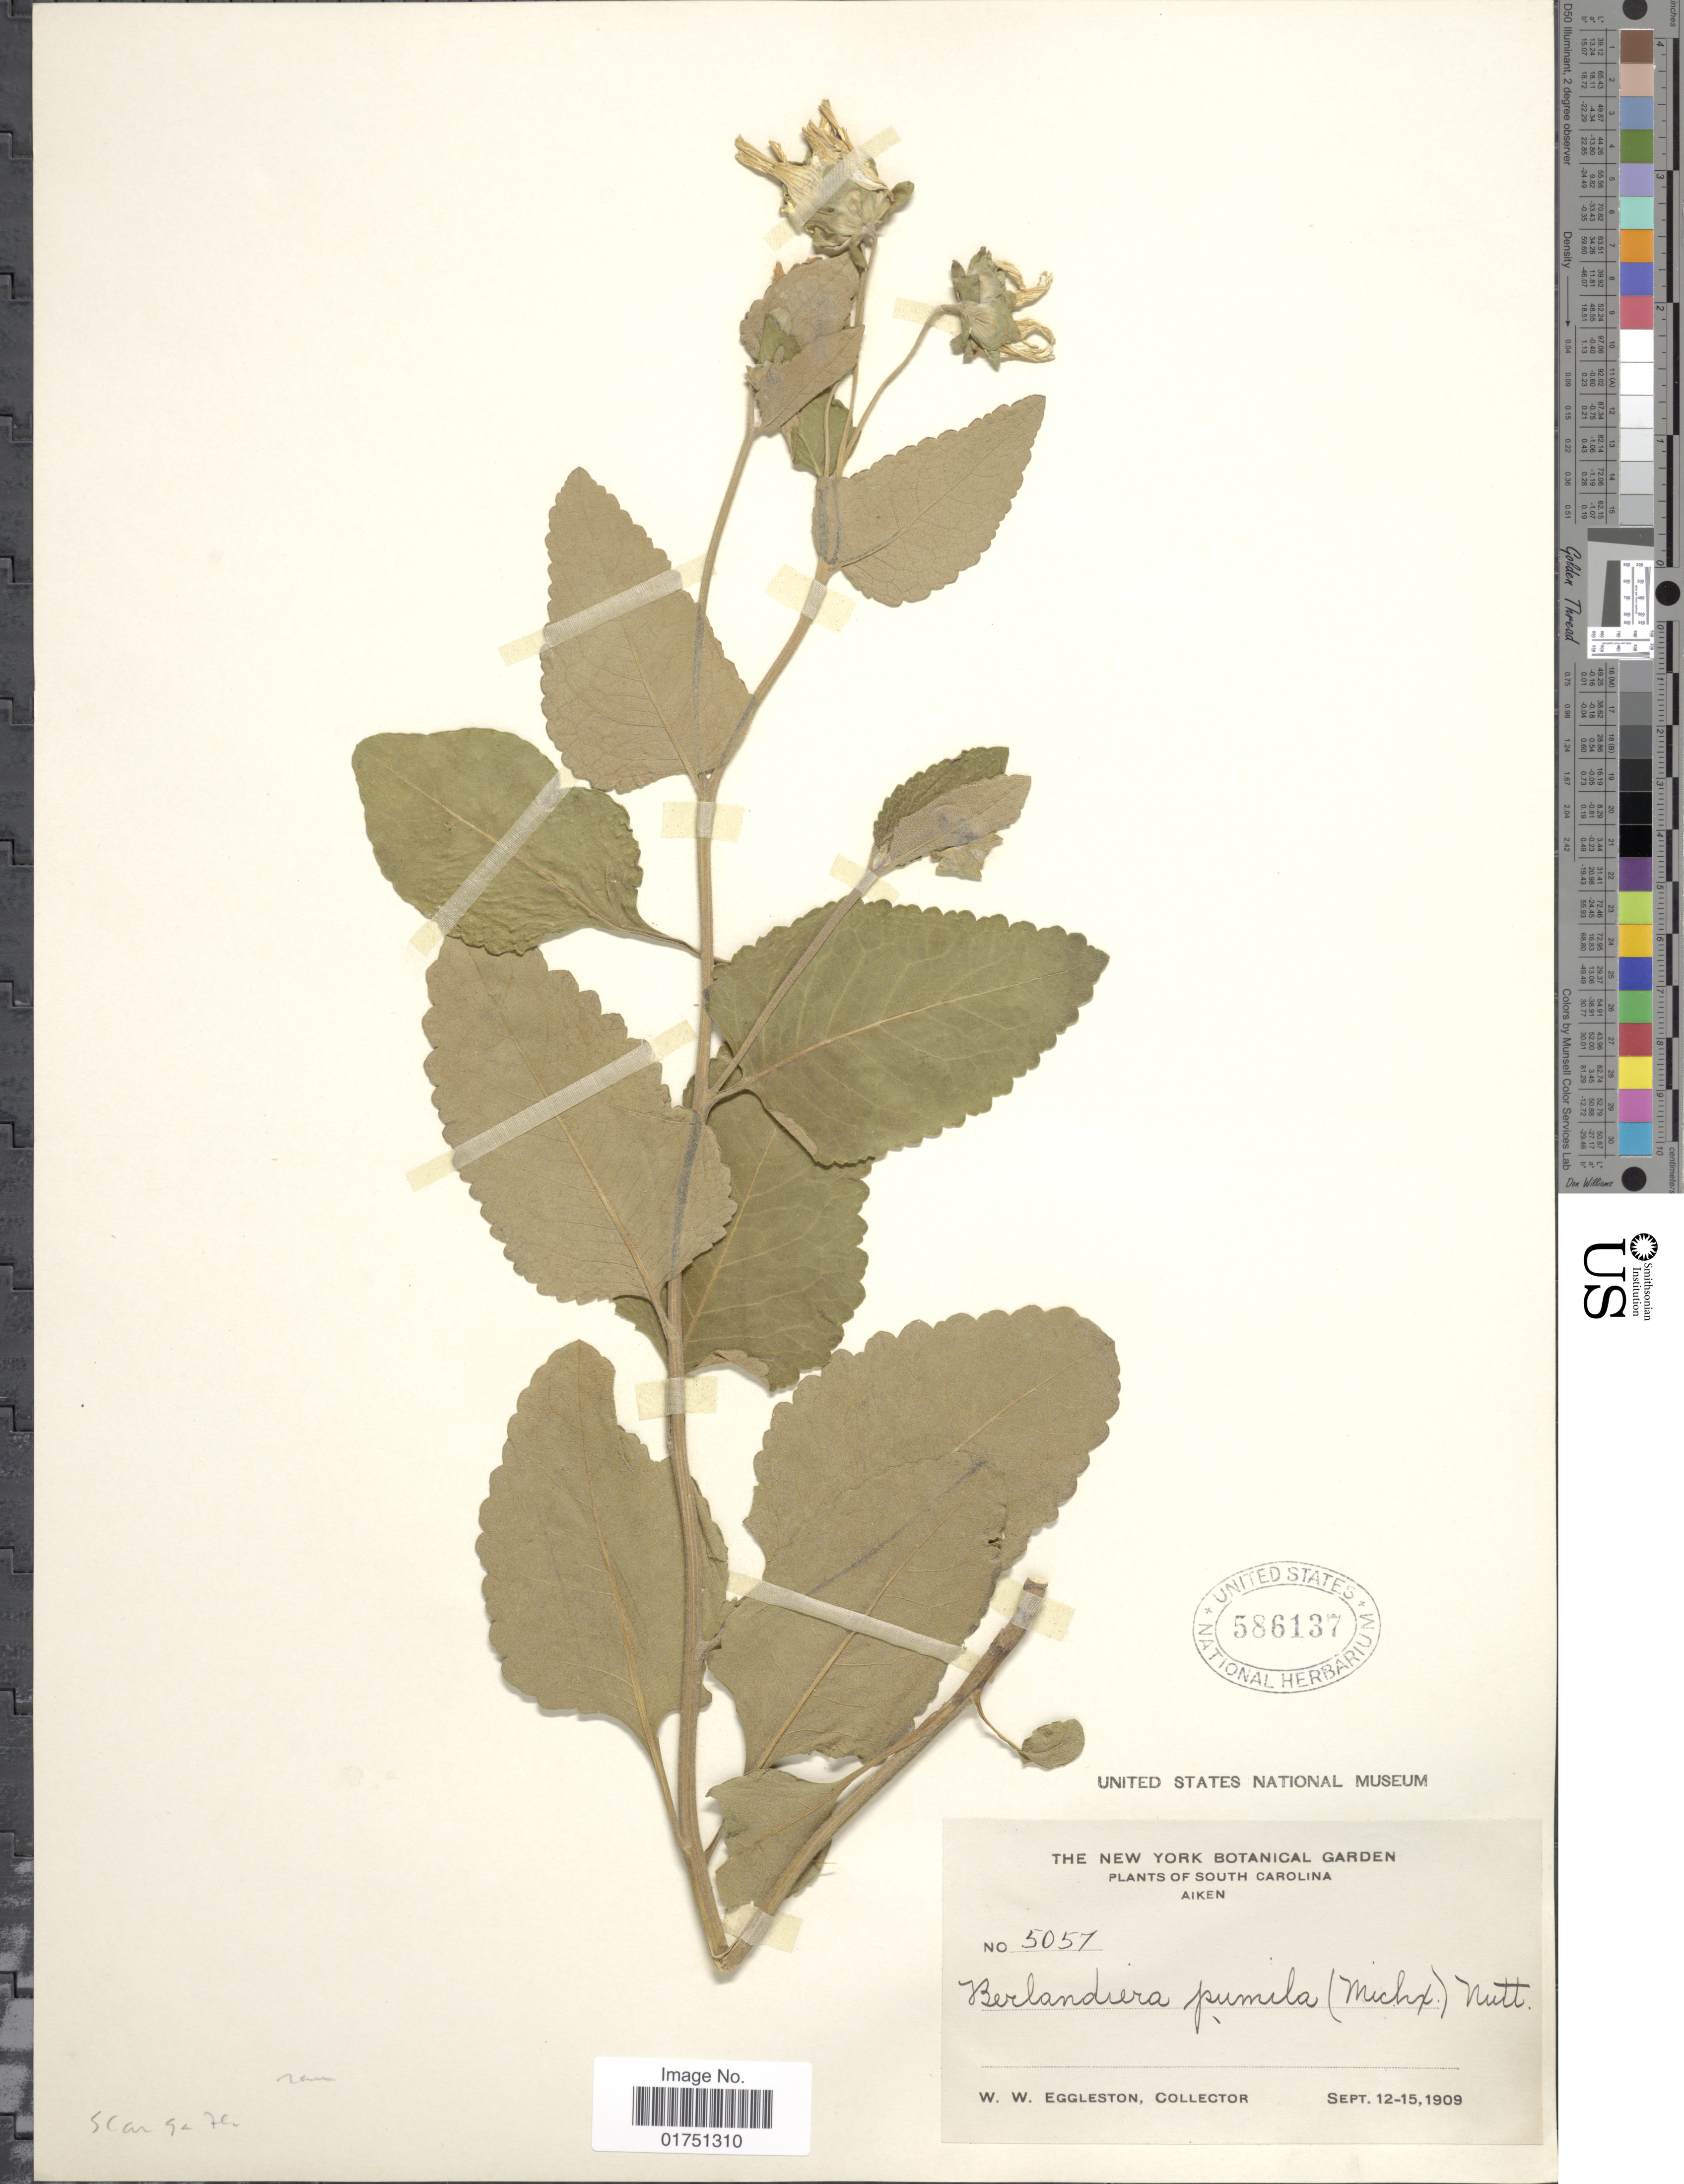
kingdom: Plantae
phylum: Tracheophyta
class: Magnoliopsida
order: Asterales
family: Asteraceae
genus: Berlandiera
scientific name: Berlandiera pumila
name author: (Michx.) Nutt.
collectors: W. W. Eggleston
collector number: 5057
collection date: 1909-09-12/1909-09-15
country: United States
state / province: South Carolina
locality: Aiken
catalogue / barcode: US 586137